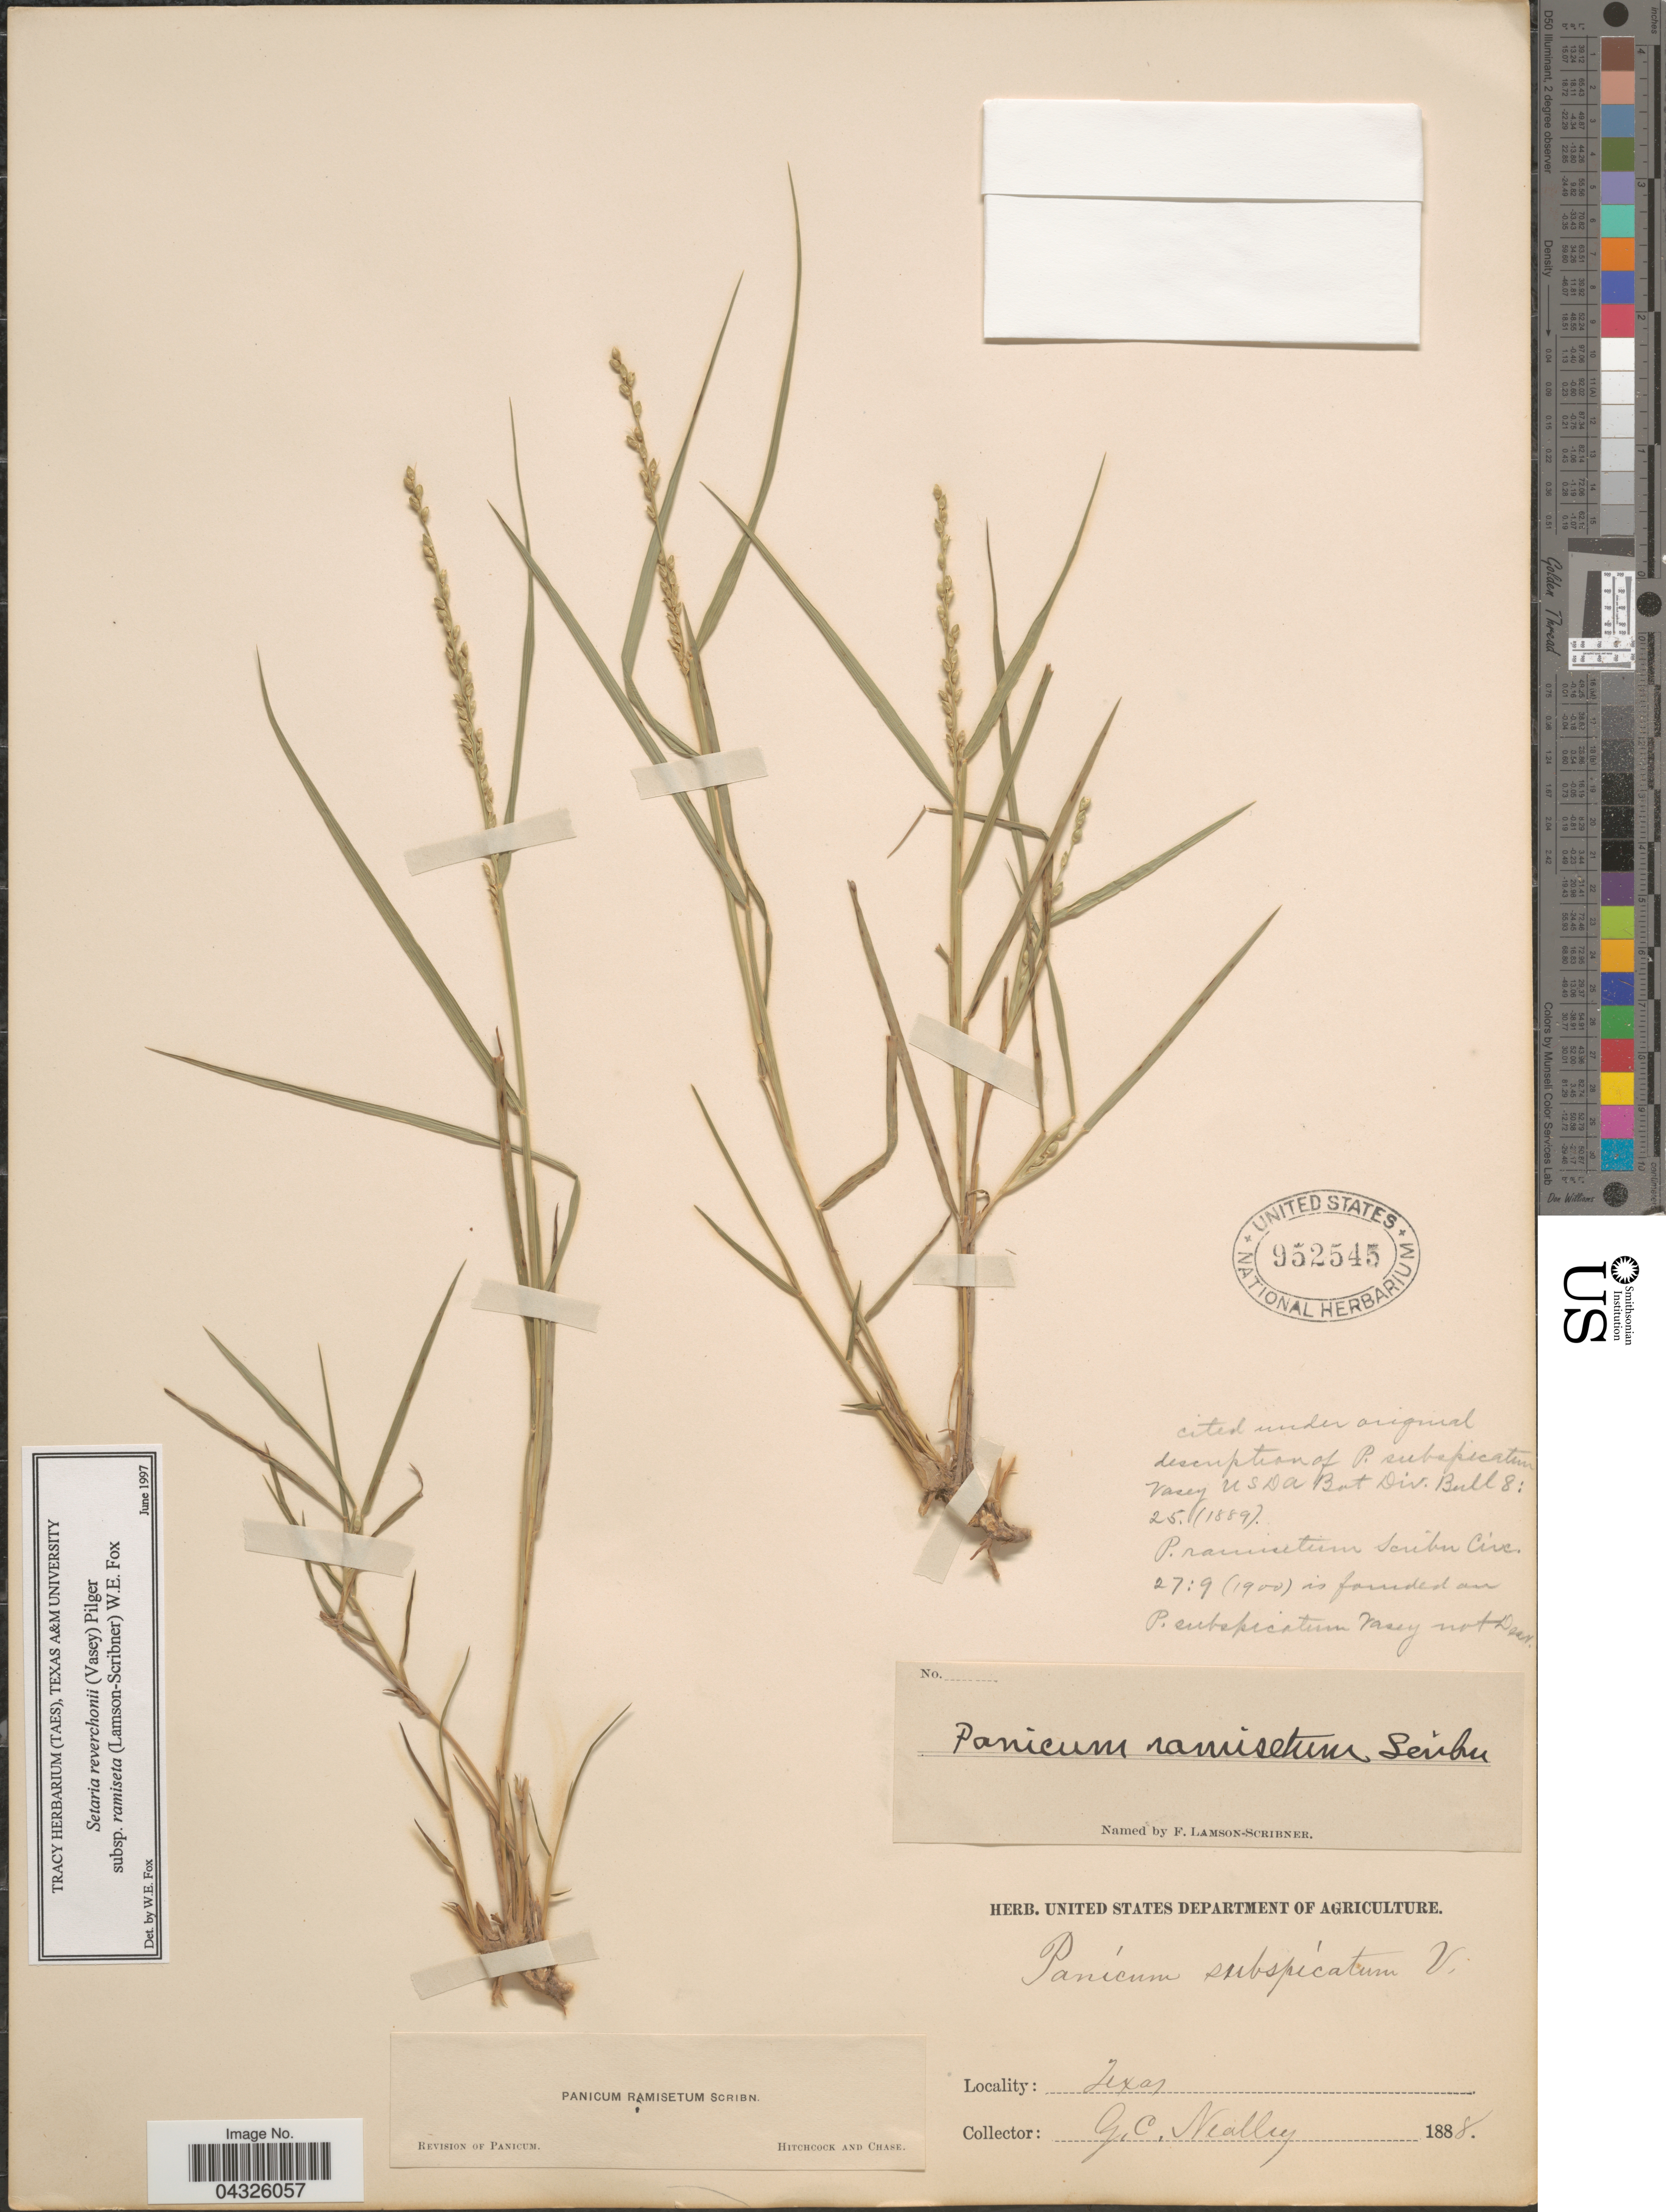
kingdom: Plantae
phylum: Tracheophyta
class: Liliopsida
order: Poales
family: Poaceae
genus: Setaria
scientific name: Setaria reverchonii subsp. ramiseta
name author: (Scribn.) W.E. Fox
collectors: G. C. Nealley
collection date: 1888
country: United States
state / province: Texas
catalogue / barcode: US 952545